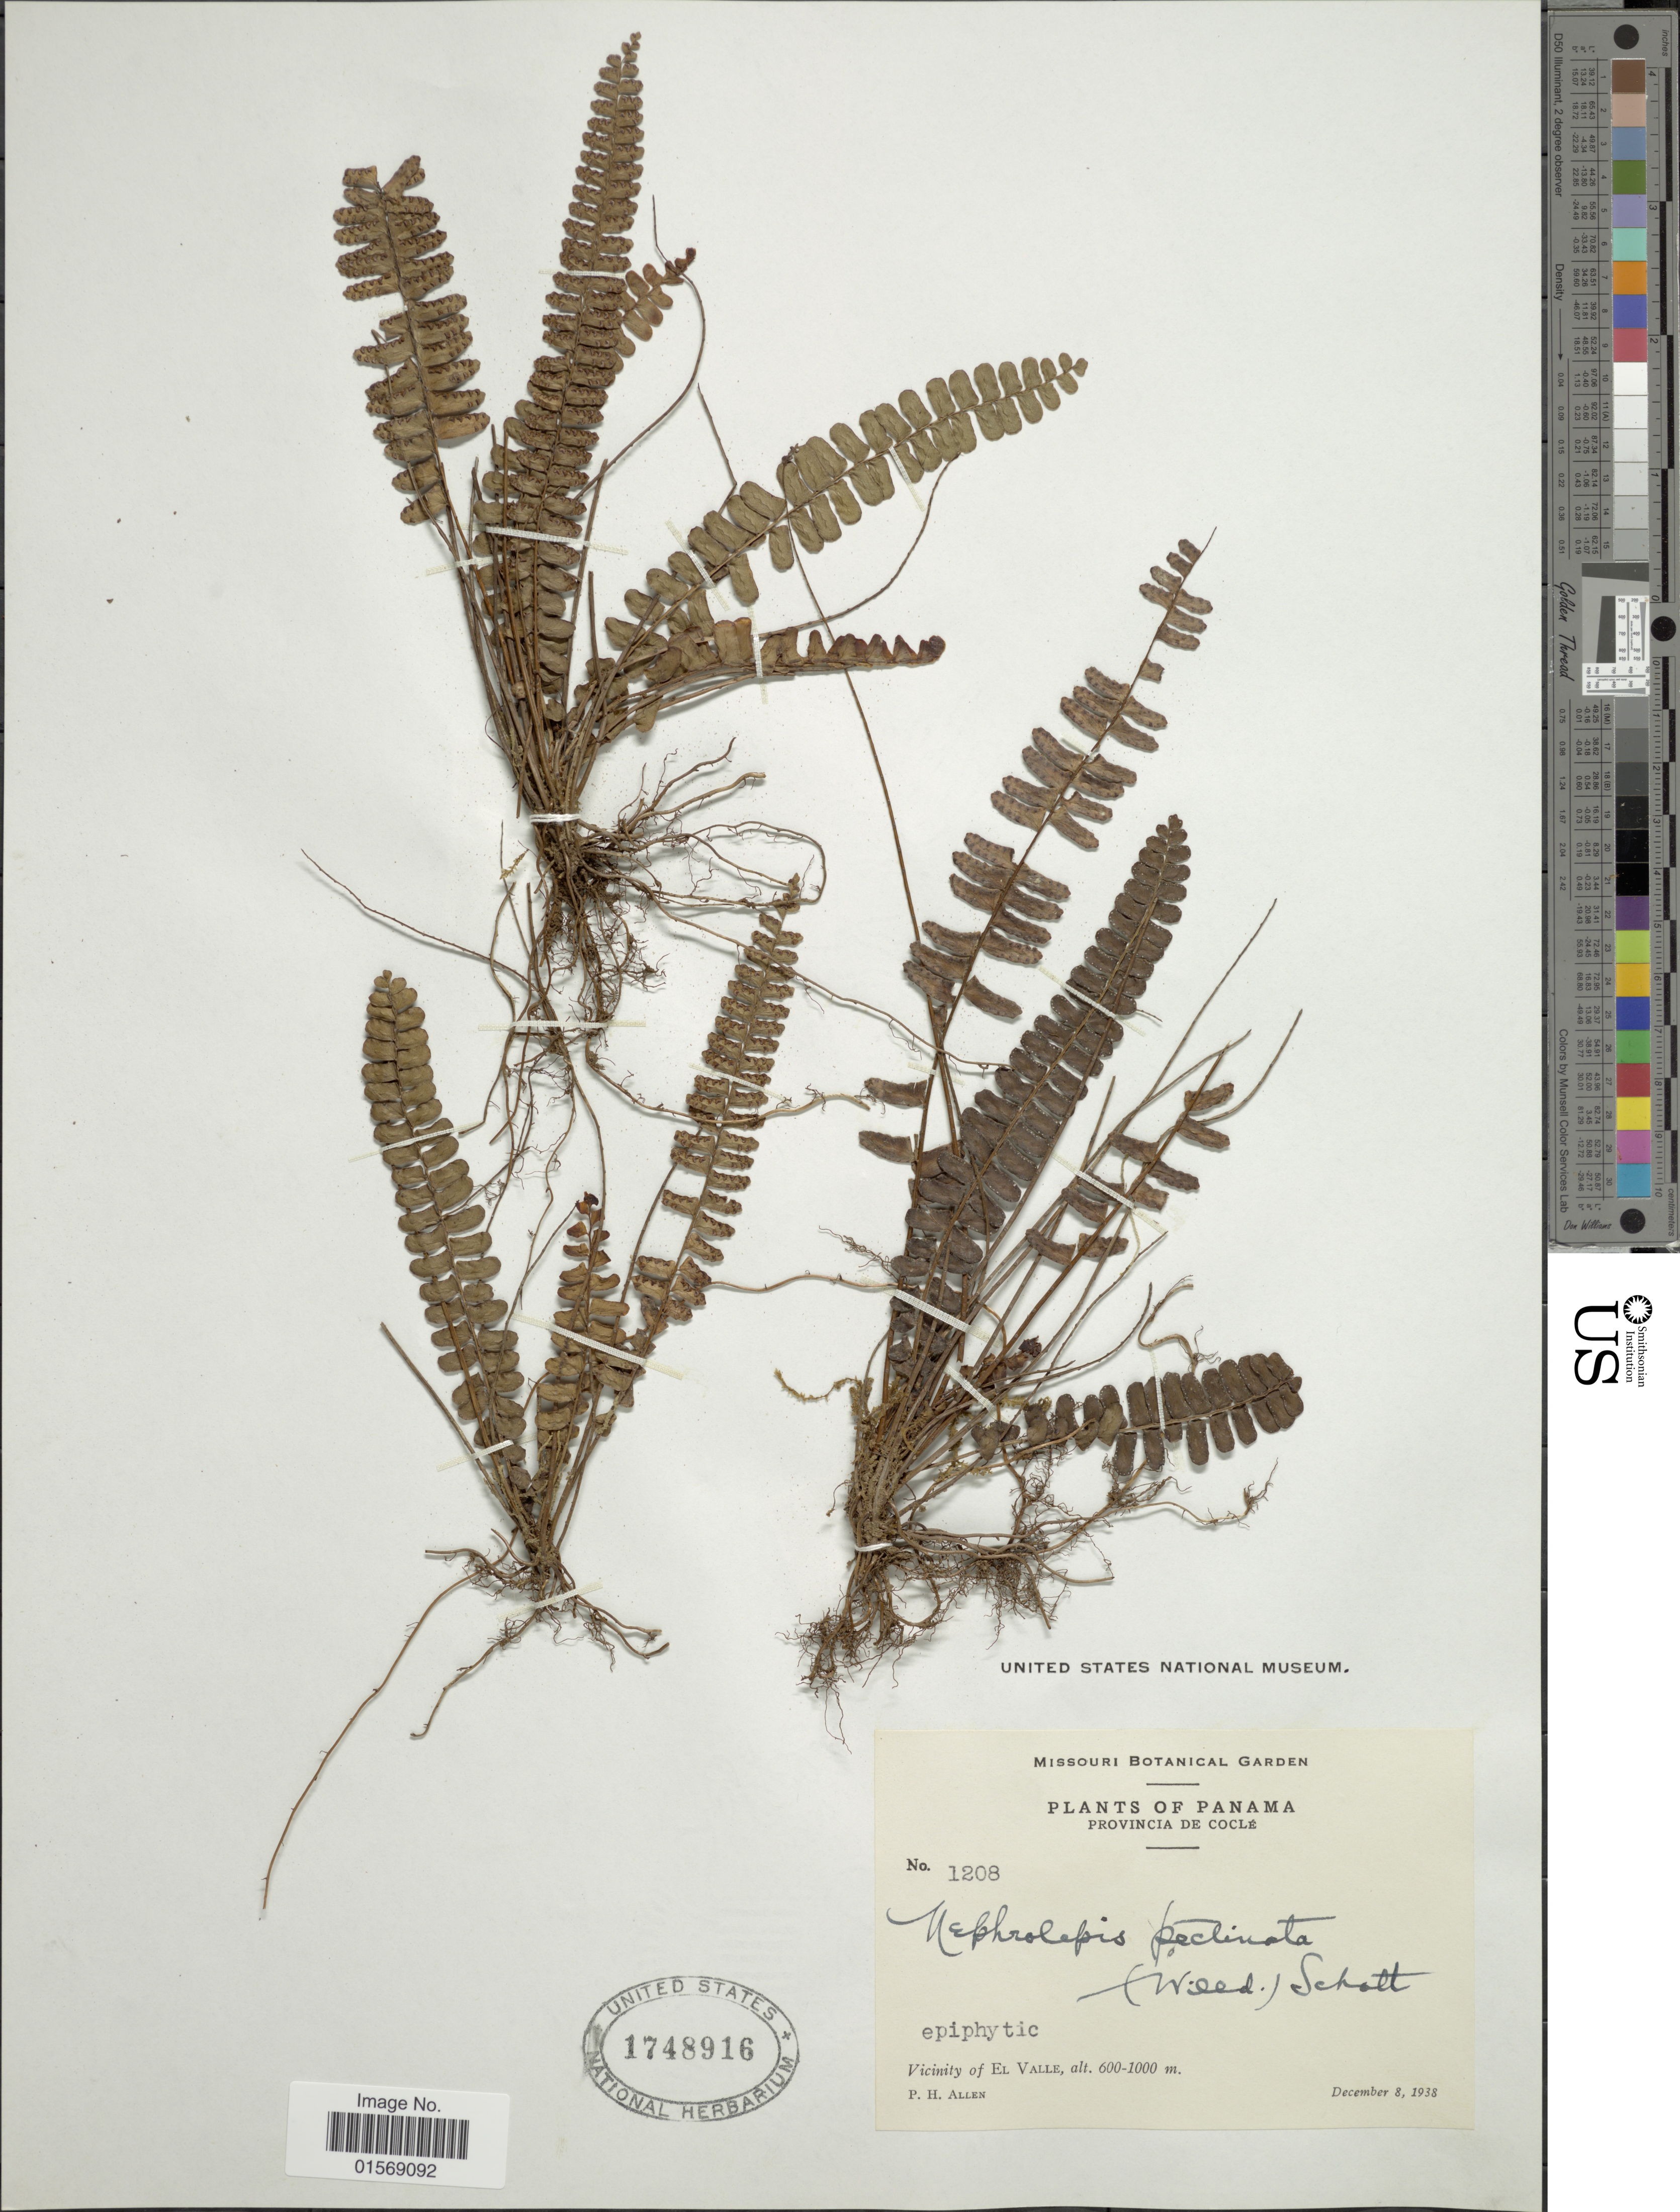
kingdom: Plantae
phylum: Tracheophyta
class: Polypodiopsida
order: Polypodiales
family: Nephrolepidaceae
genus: Nephrolepis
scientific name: Nephrolepis pectinata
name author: (Willd.) Schott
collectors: P. H. Allen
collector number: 1208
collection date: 1938-12-08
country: Panama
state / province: Coclé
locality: Panama, Provincia de Cocle. Vicinity of El Valle.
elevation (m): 600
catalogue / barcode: US 1748916